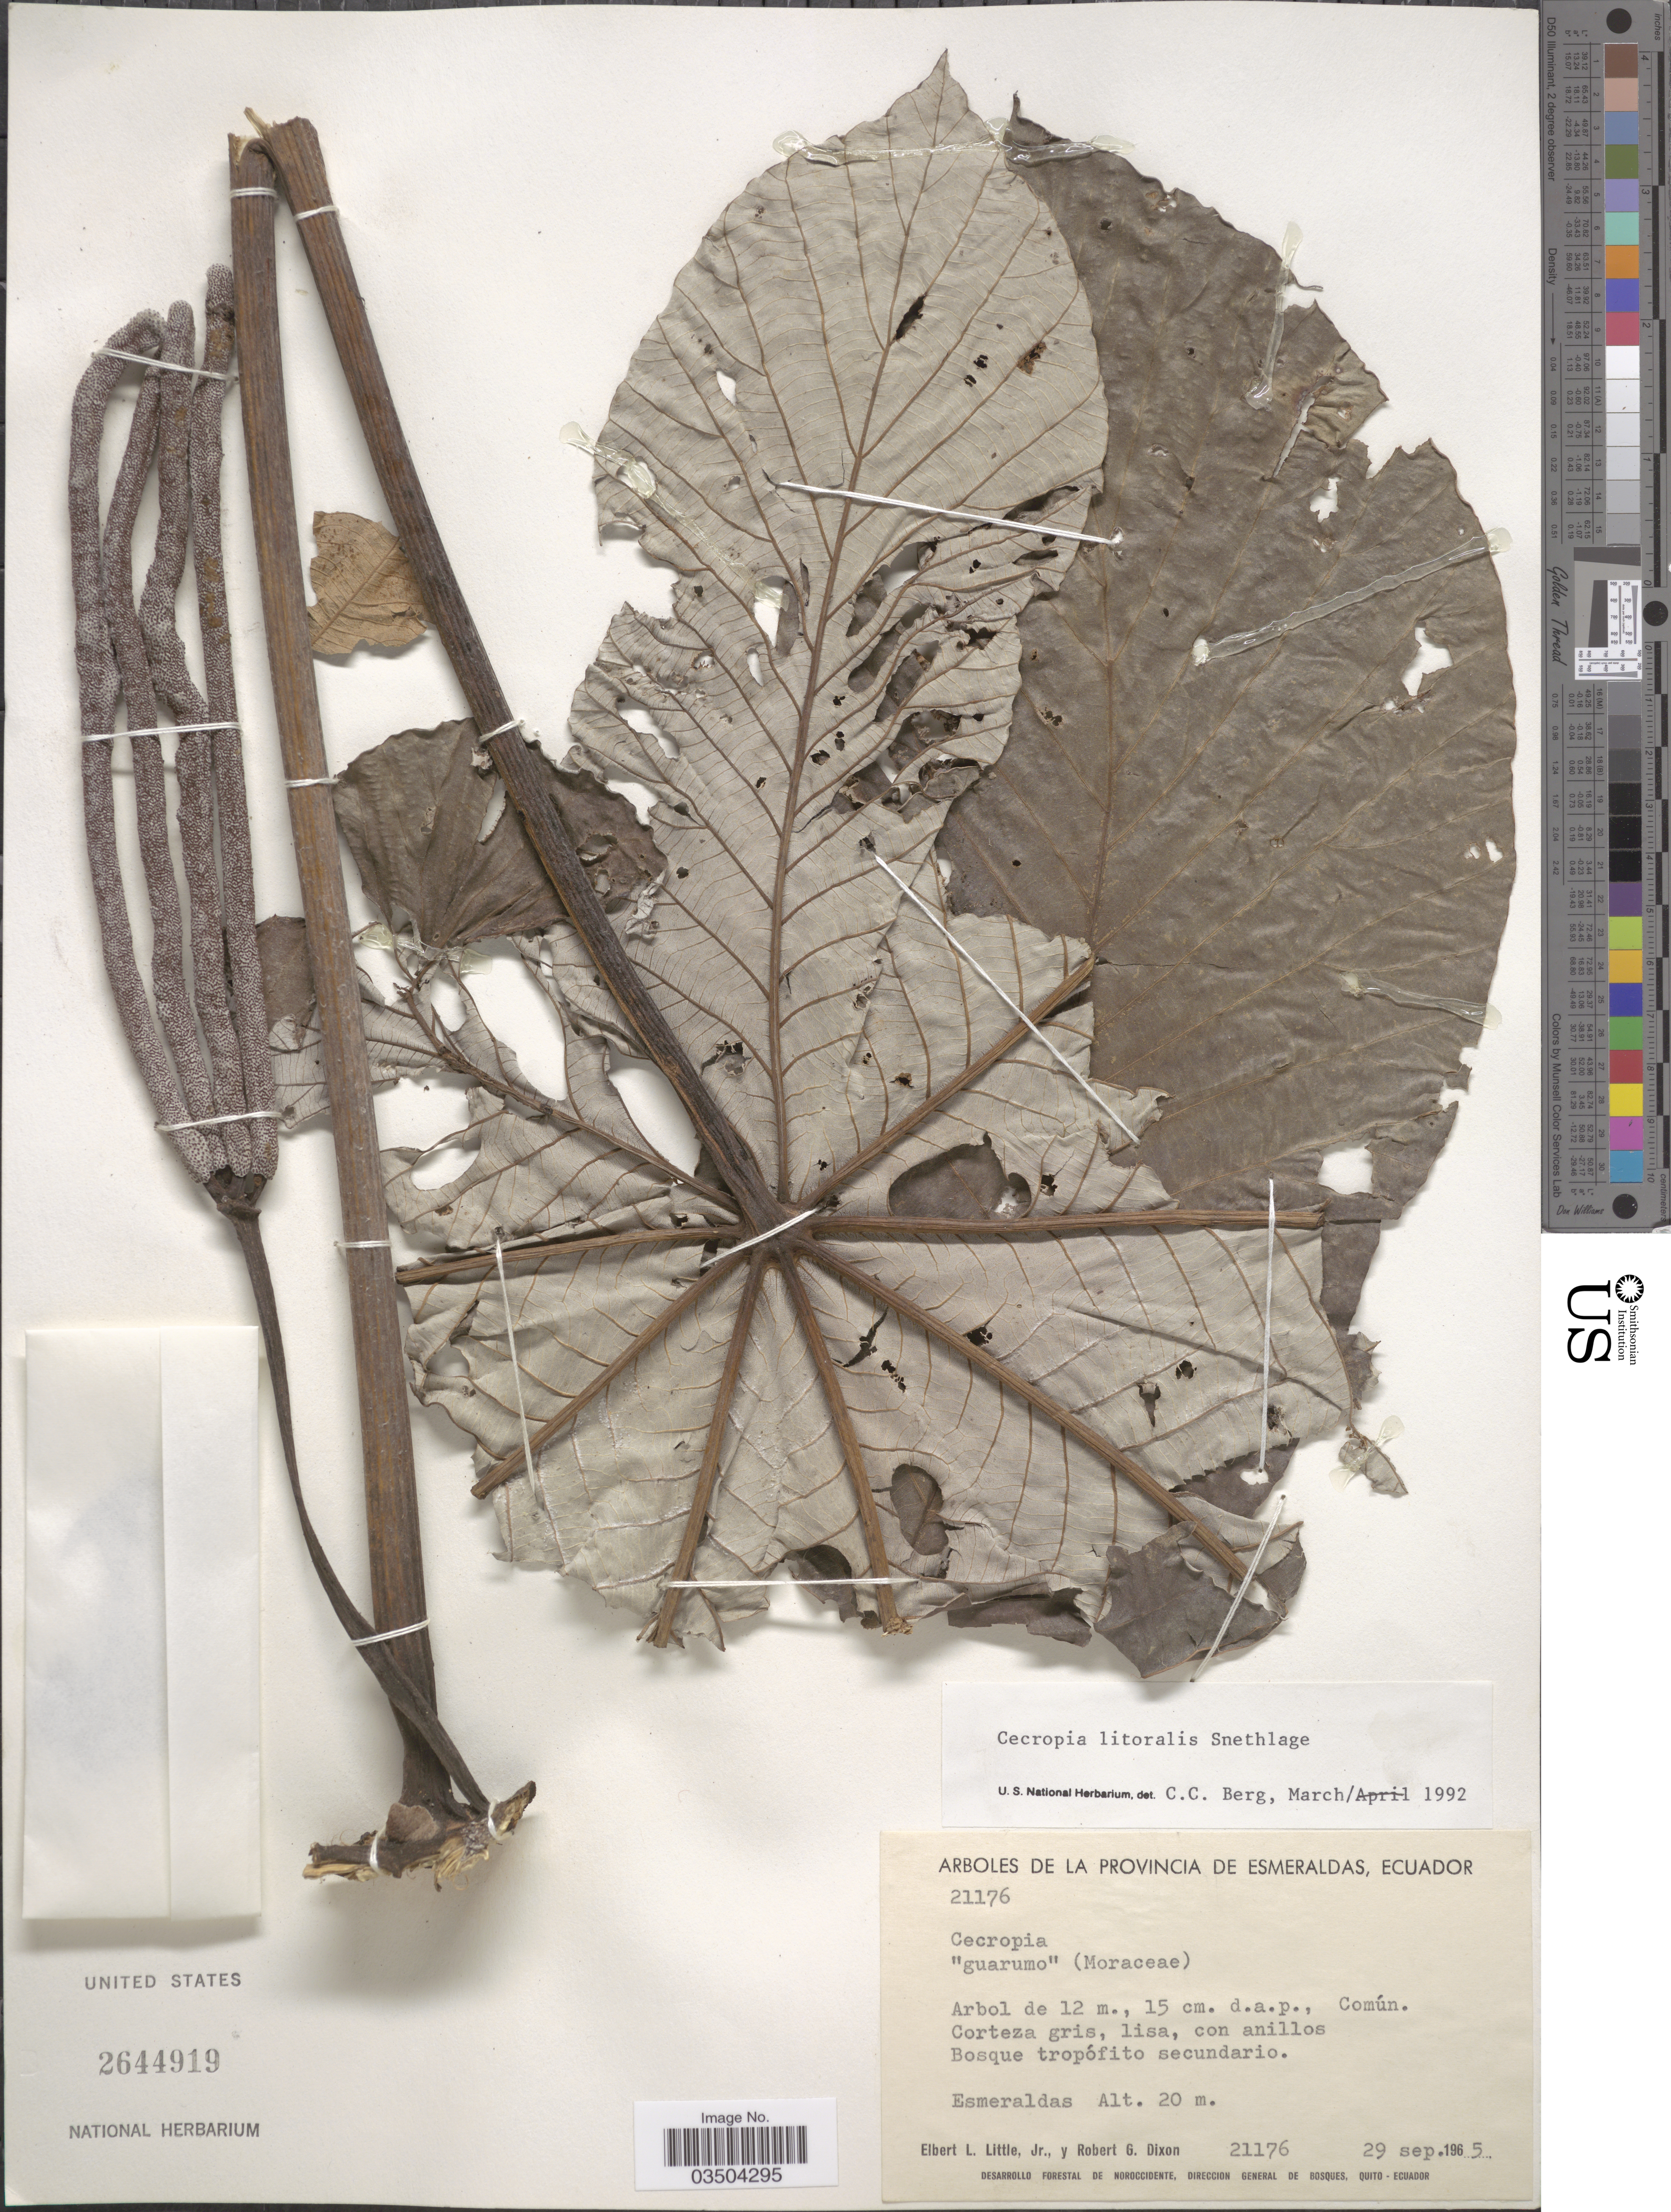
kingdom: Plantae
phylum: Tracheophyta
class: Magnoliopsida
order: Rosales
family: Urticaceae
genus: Cecropia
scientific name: Cecropia litoralis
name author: Snethl.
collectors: E. L. Little & R. G. Dixon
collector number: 21176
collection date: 1965-09-29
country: Ecuador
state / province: Esmeraldas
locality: Esmeraldas.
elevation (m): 20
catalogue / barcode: US 2644919